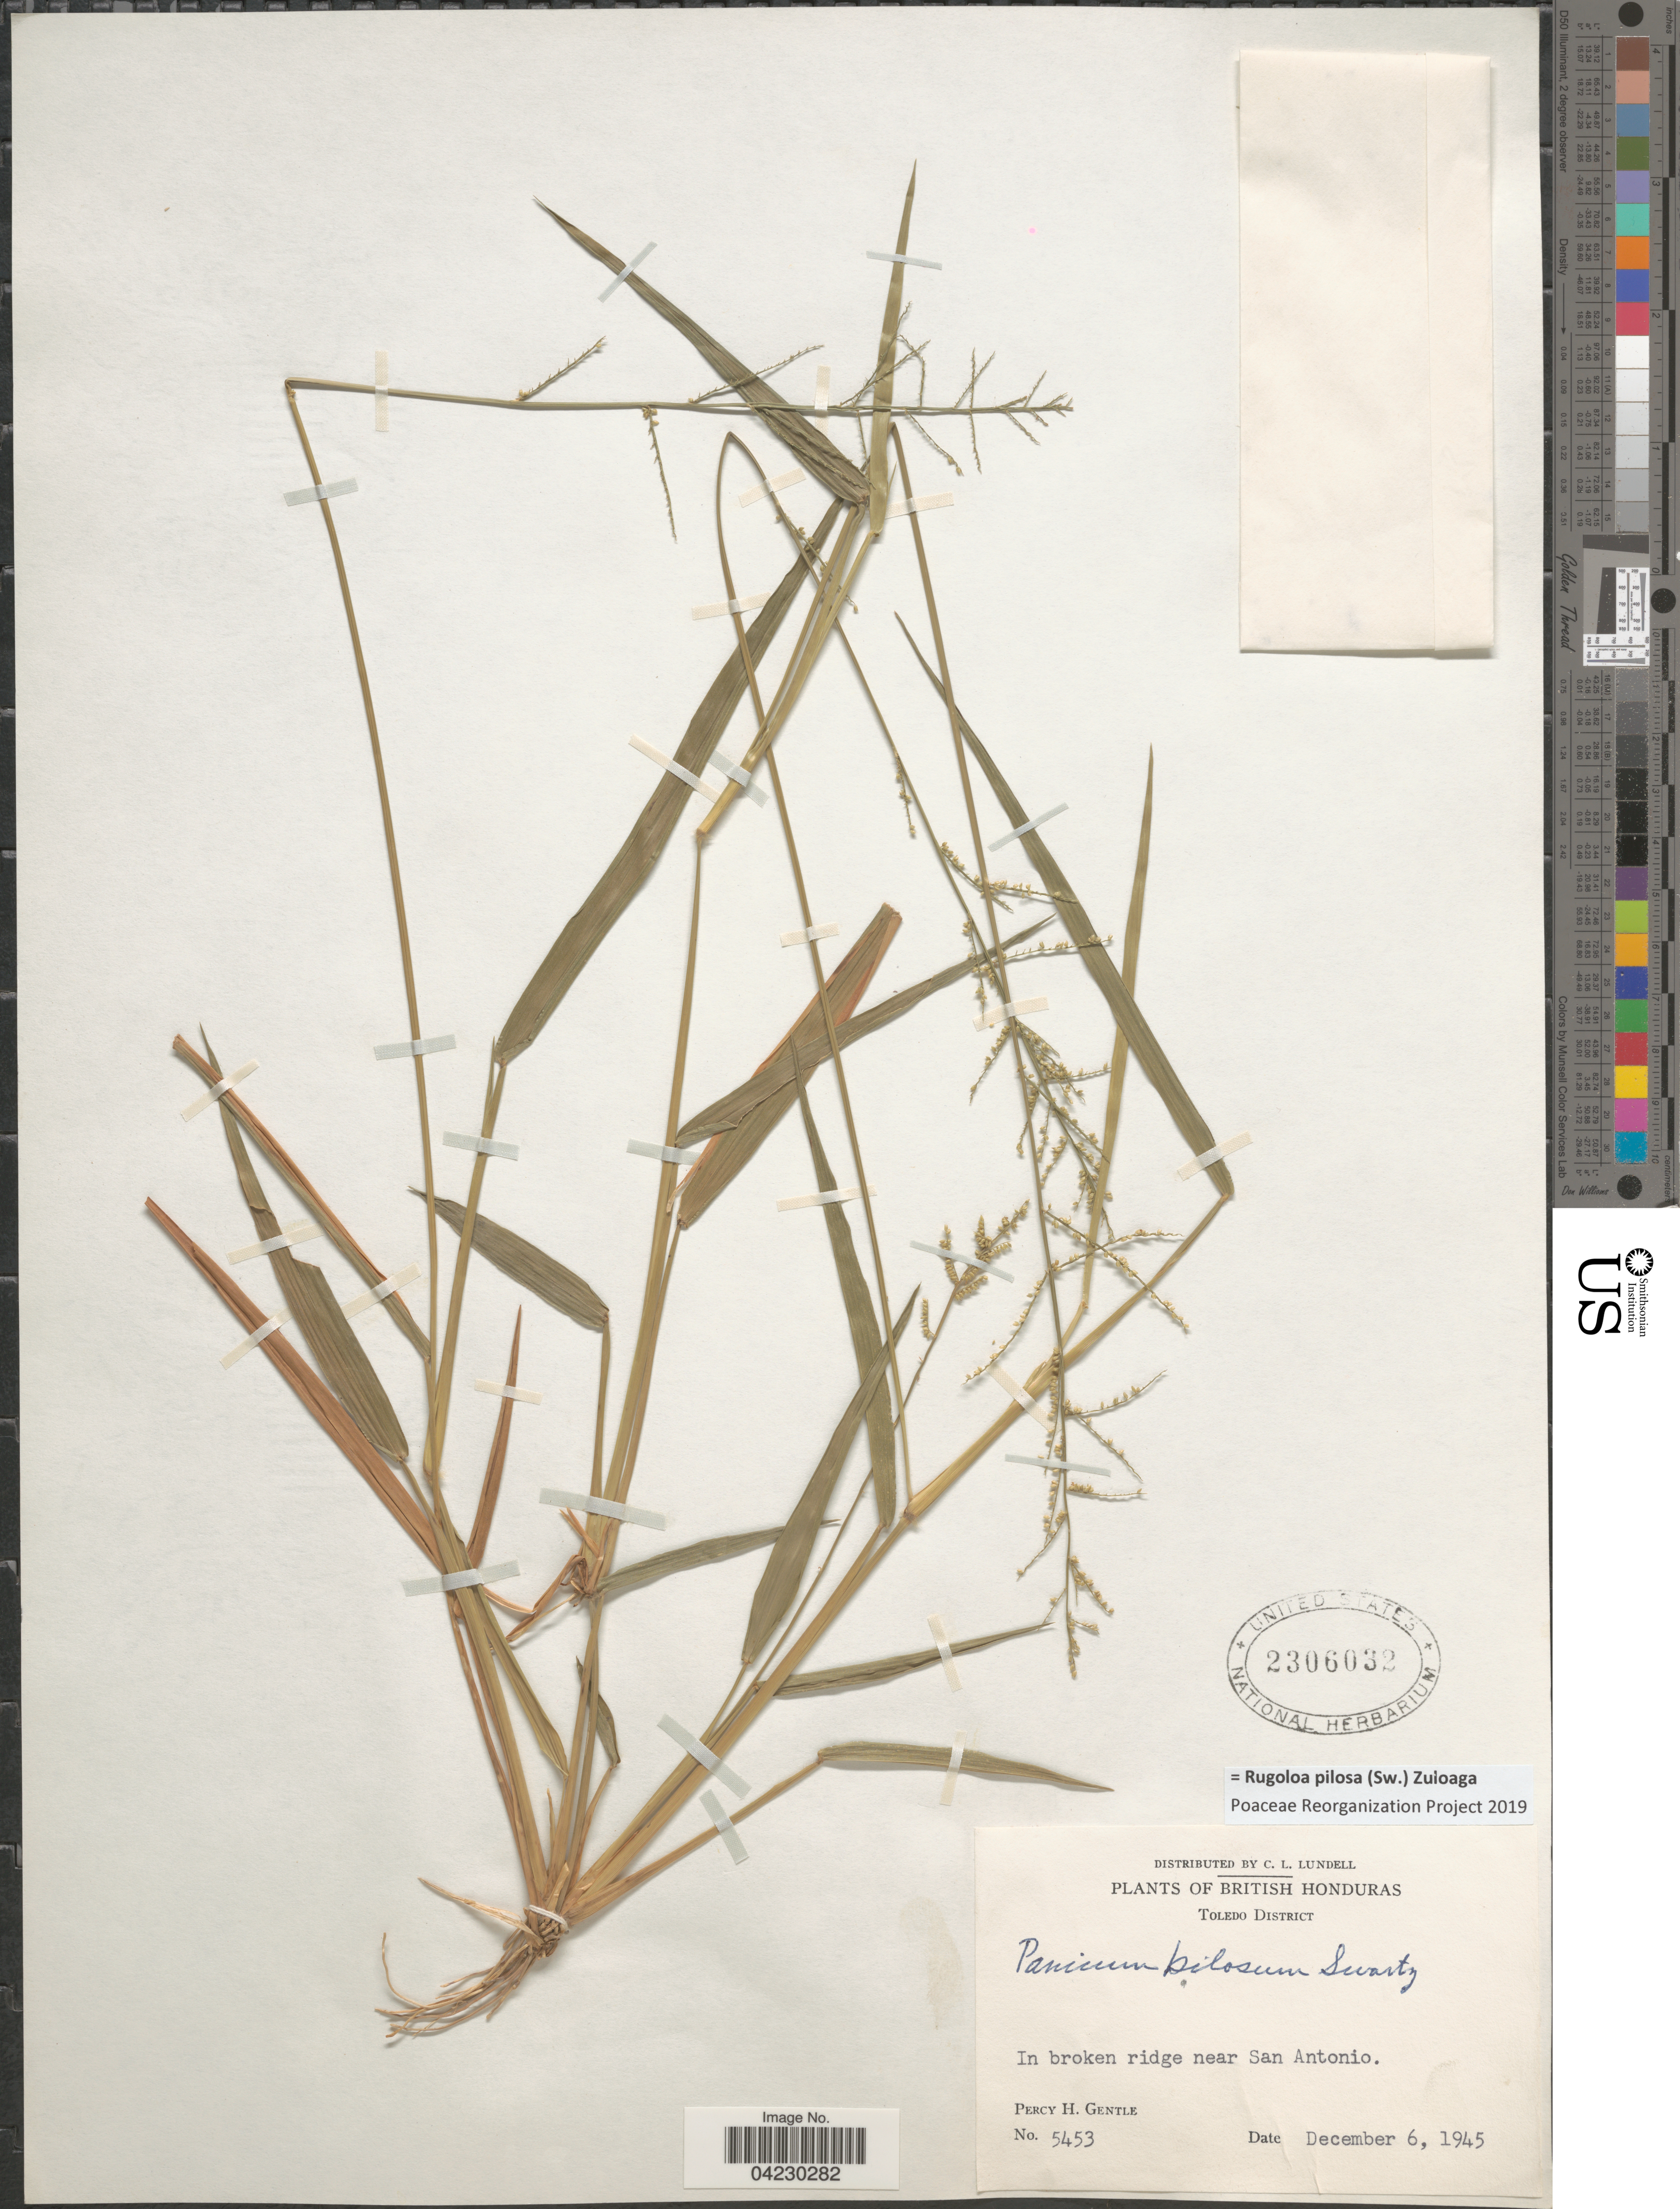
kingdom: Plantae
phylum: Tracheophyta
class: Liliopsida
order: Poales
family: Poaceae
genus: Rugoloa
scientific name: Rugoloa pilosa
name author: (Sw.) Zuloaga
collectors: P. H. Gentle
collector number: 5453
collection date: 1945-12-06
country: Belize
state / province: Toledo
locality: British Honduras. Toledo District. In broken ridge near San Antonio.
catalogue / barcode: US 2306032